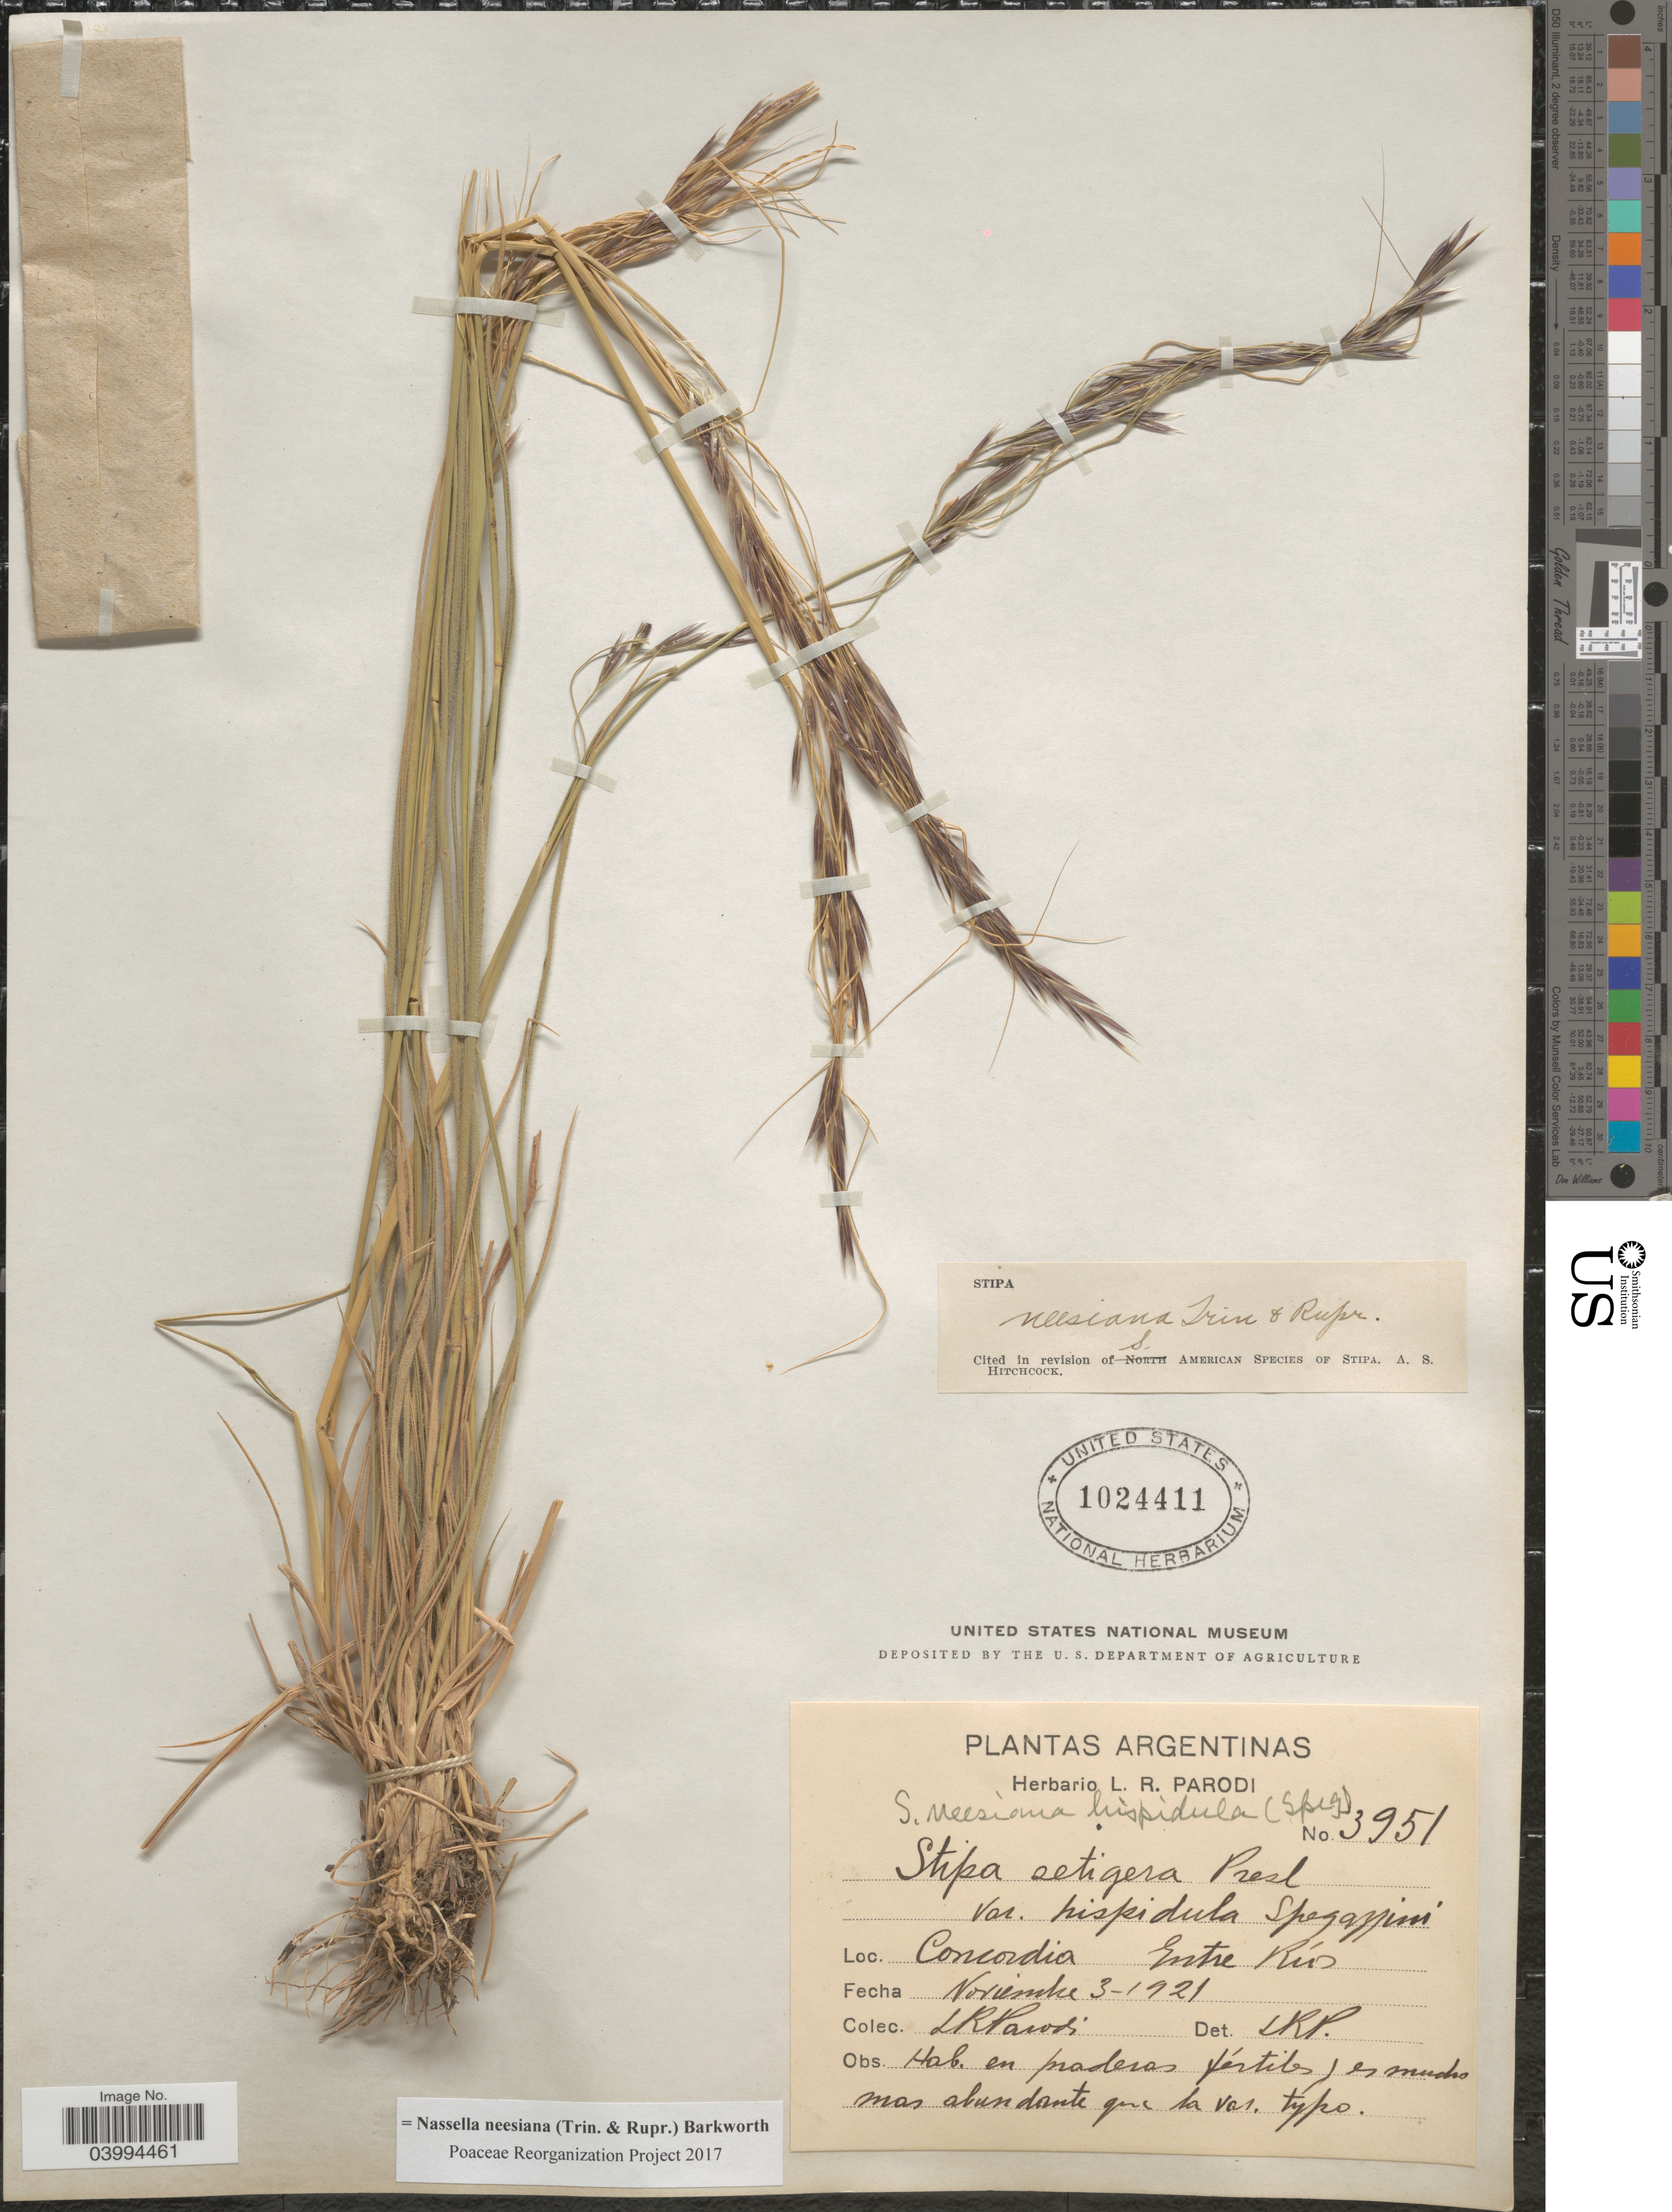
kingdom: Plantae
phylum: Tracheophyta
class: Liliopsida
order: Poales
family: Poaceae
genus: Nassella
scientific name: Nassella neesiana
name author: (Trin. & Rupr.) Barkworth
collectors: L. R. Parodi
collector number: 3951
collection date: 1921-11-03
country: Argentina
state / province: Entre Rios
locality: Concordia.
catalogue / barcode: US 1024411